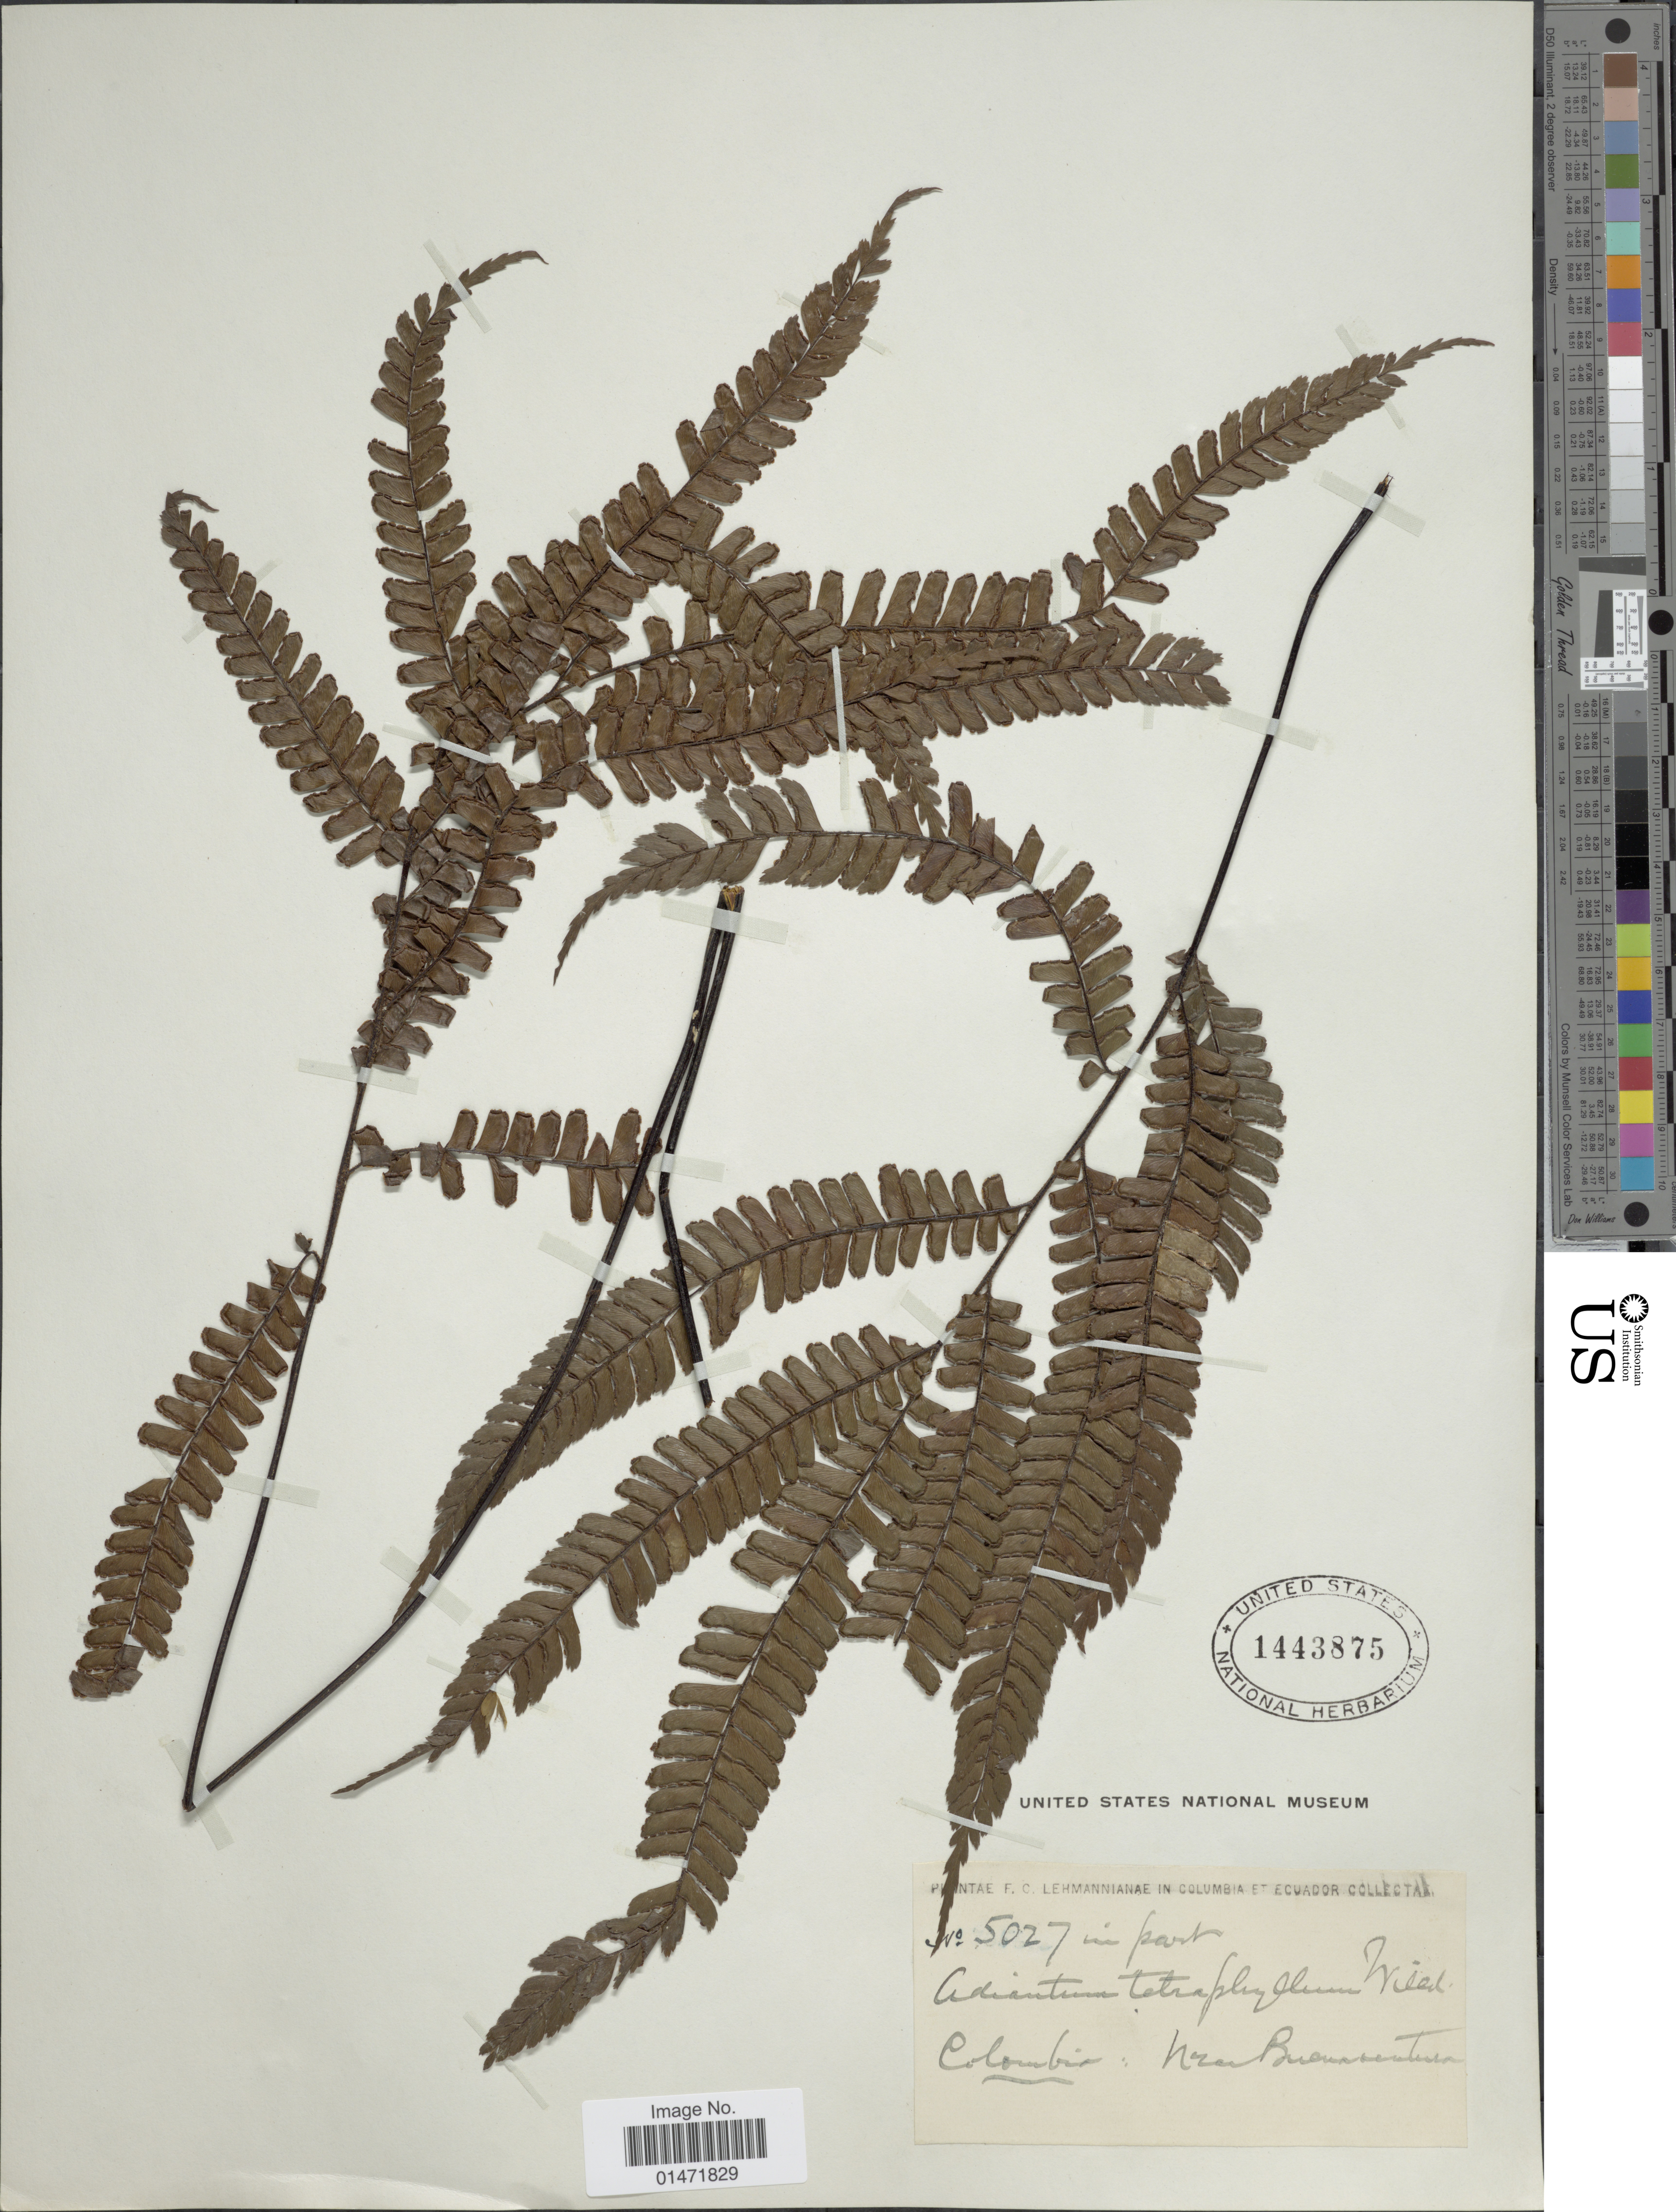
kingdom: Plantae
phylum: Tracheophyta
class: Polypodiopsida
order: Polypodiales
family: Pteridaceae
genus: Adiantum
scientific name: Adiantum tetraphyllum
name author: Humb. & Bonpl. ex Willd.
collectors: F. C. Lehmann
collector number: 5027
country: Colombia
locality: Near Buenaventura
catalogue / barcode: US 1443875